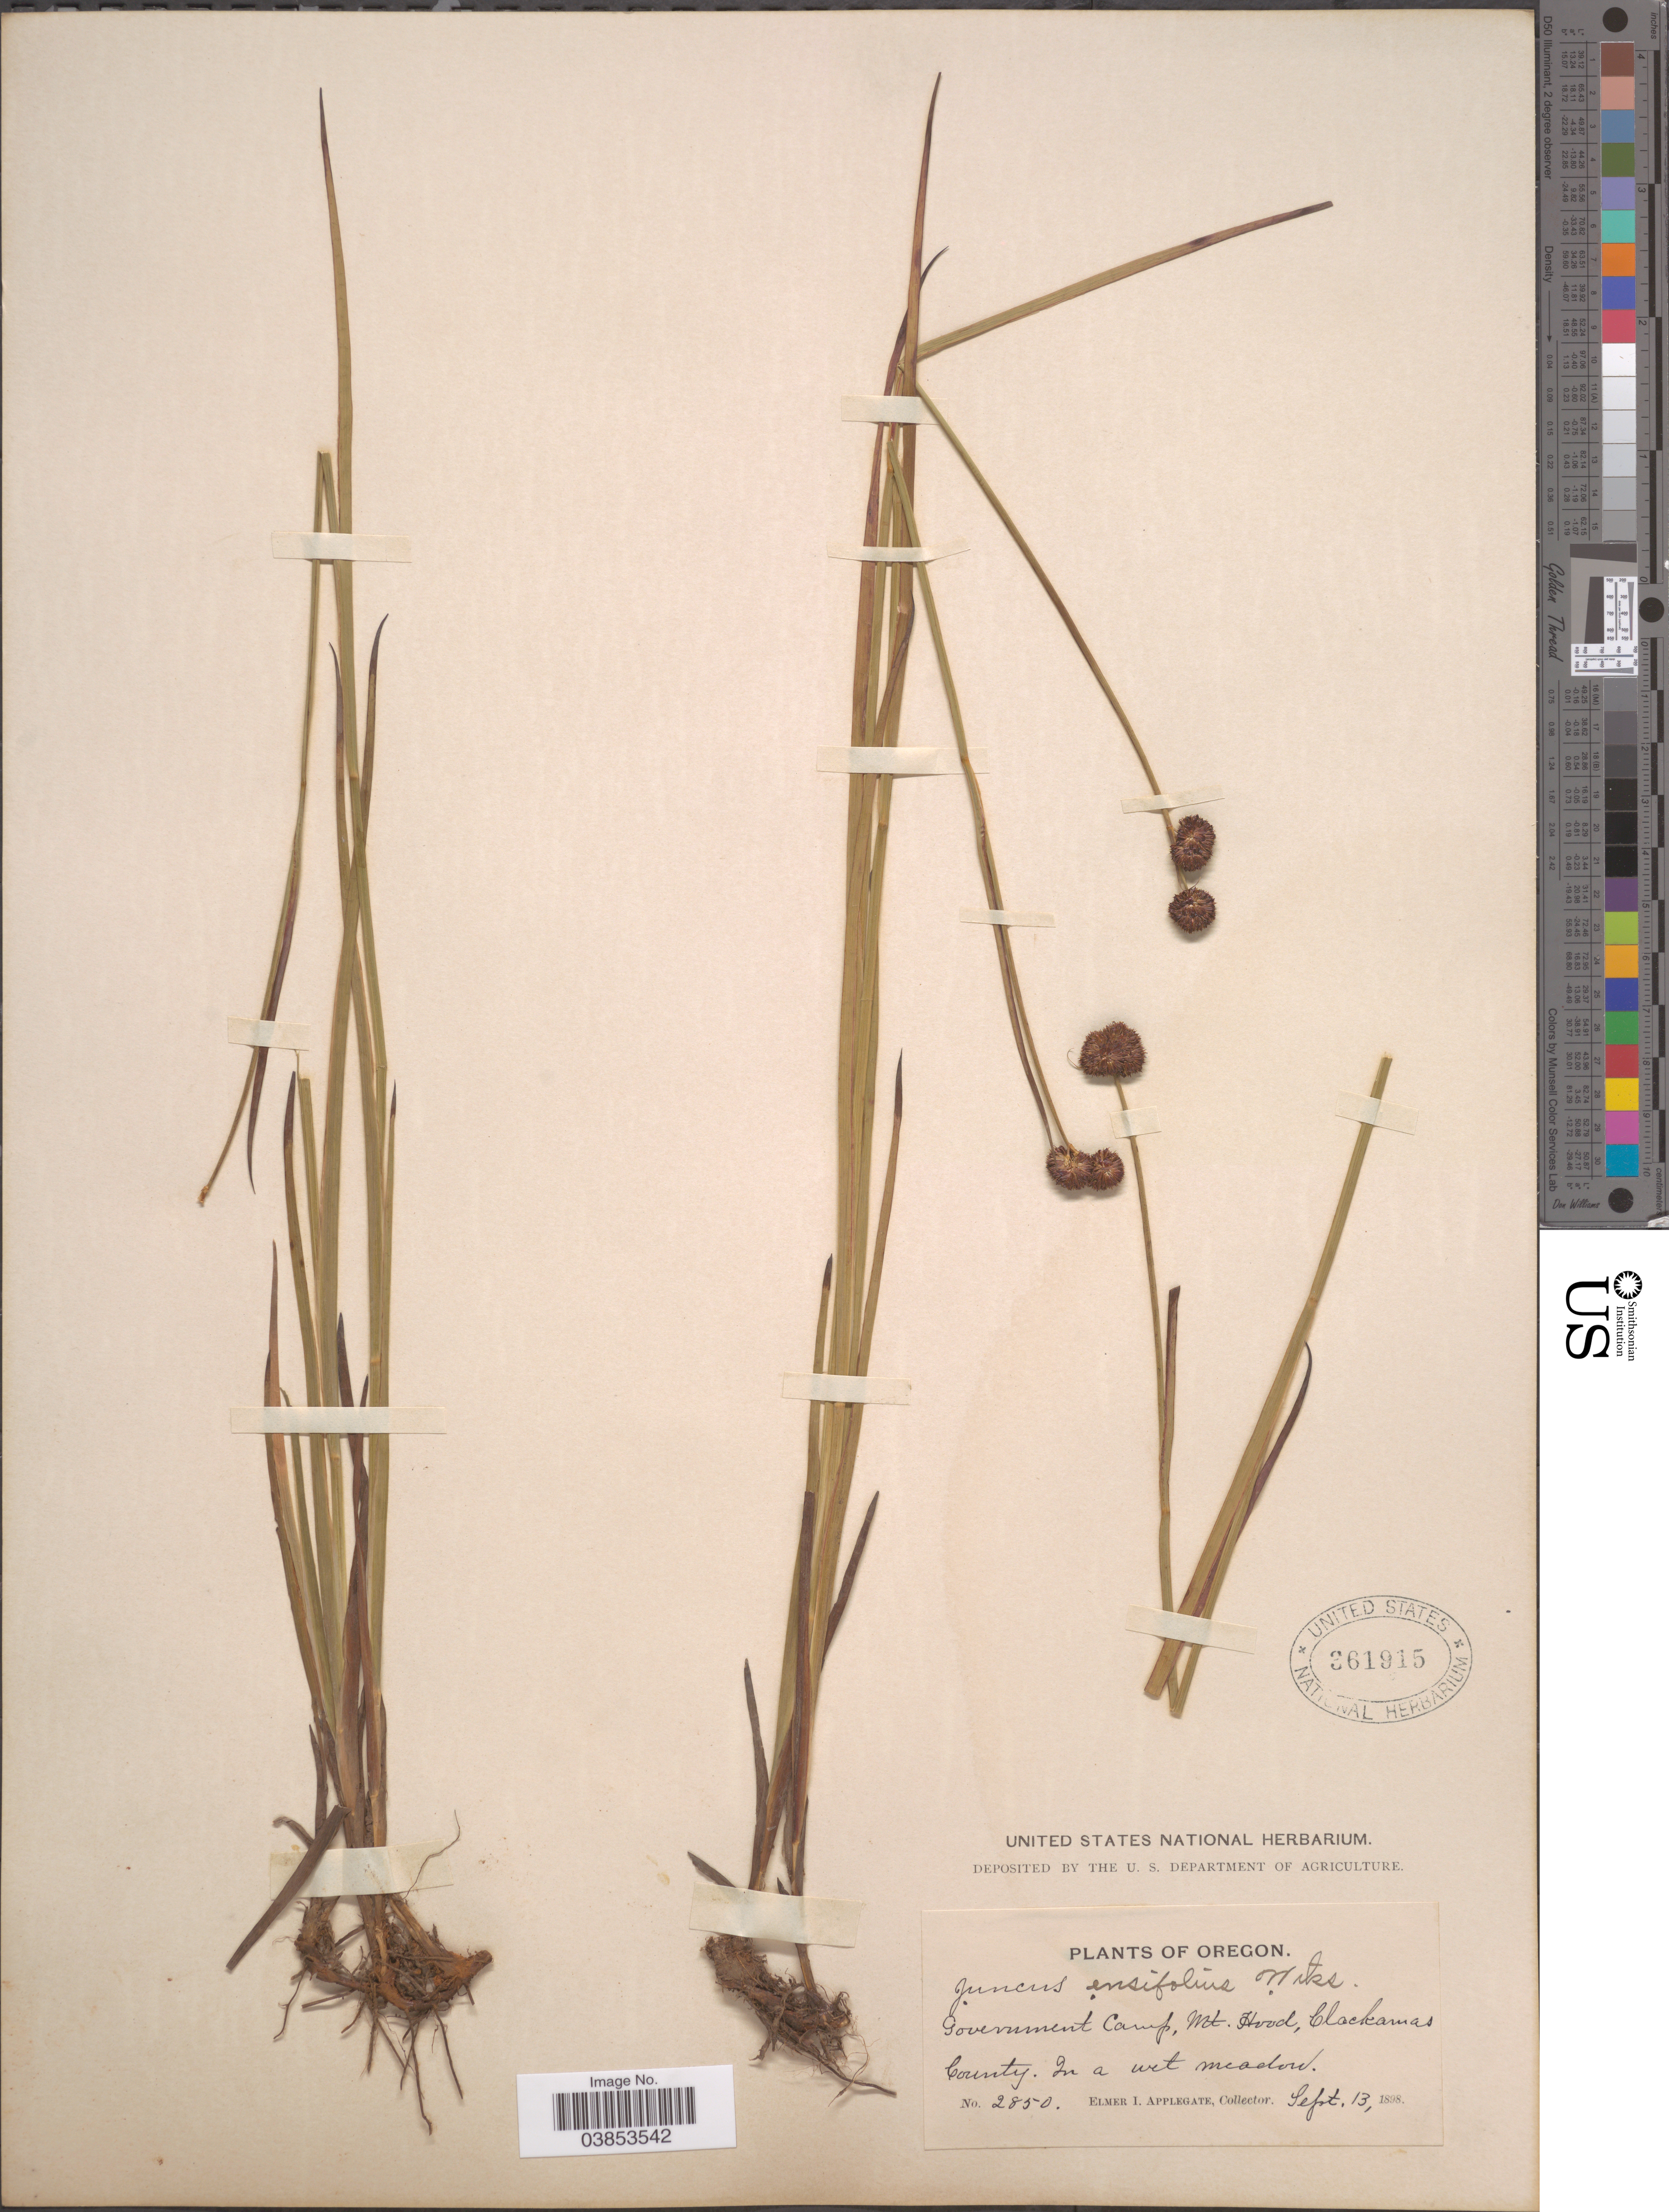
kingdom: Plantae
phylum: Tracheophyta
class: Liliopsida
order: Poales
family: Juncaceae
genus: Juncus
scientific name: Juncus ensifolius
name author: Wikstr.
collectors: E. I. Applegate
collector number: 2850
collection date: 1898-09-13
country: United States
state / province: Oregon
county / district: Clackamas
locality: Government Camp, Mt. Hood, Clackamas County.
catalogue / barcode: US 361915